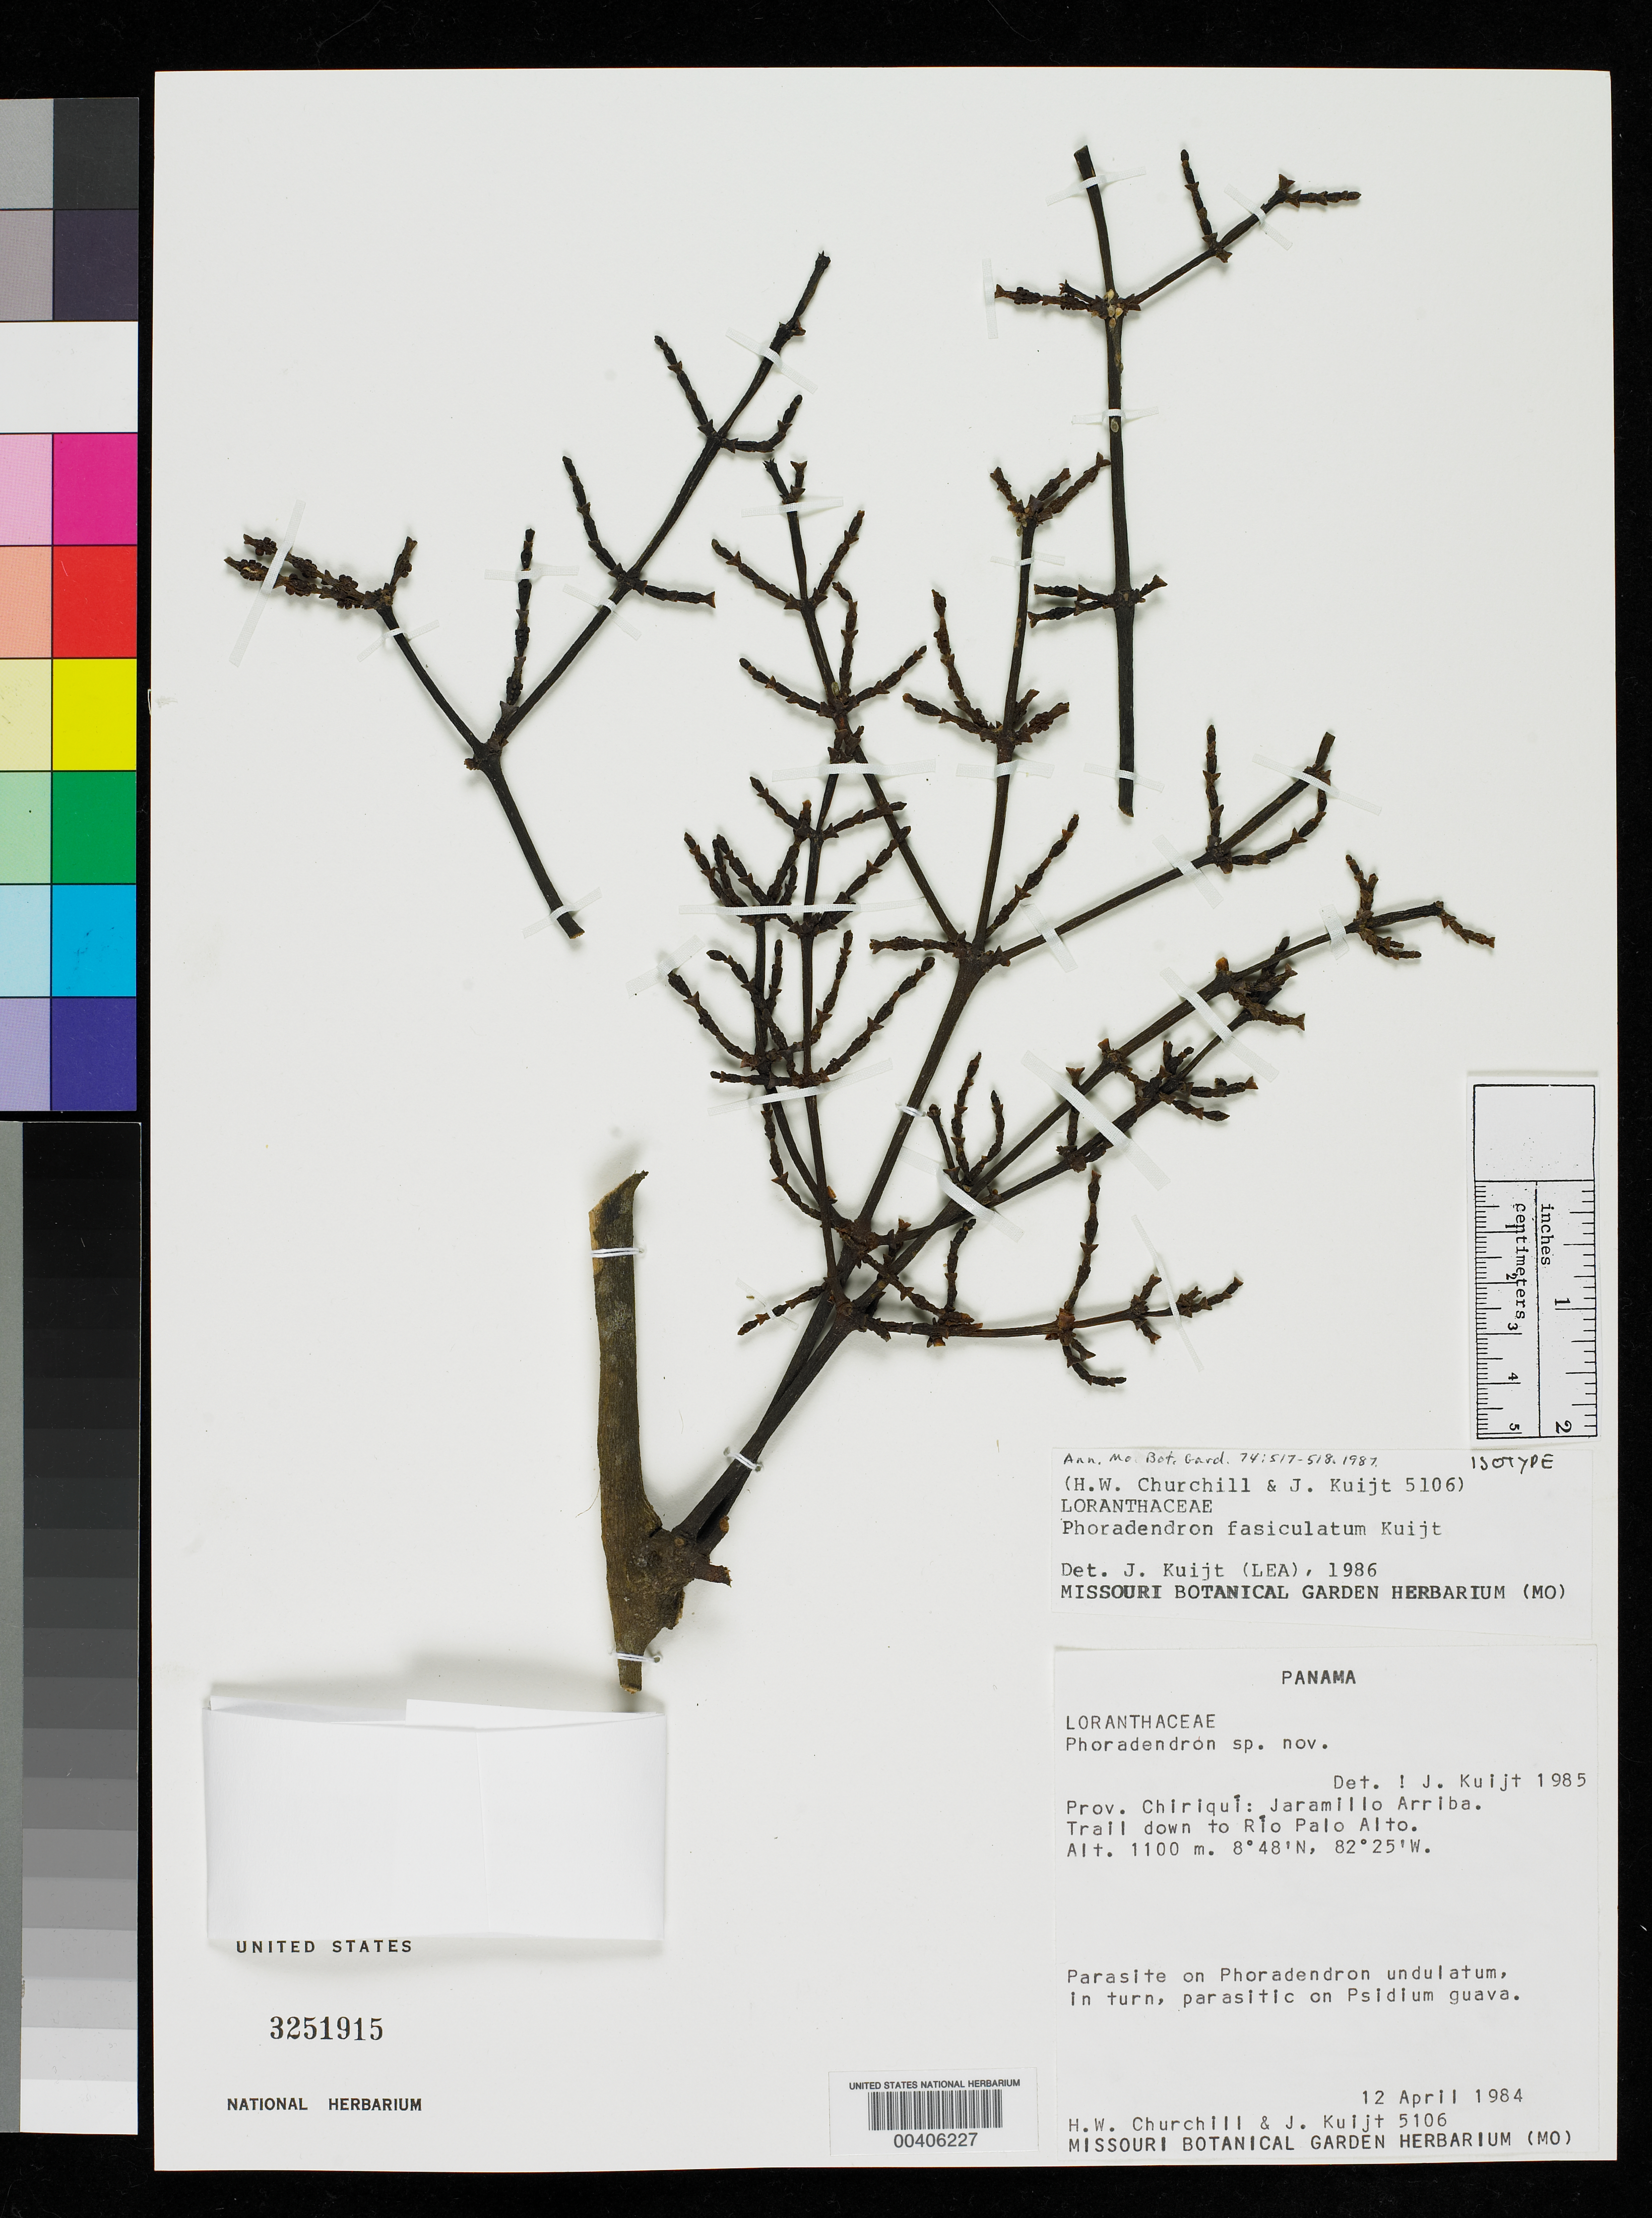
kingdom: Plantae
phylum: Tracheophyta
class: Magnoliopsida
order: Santalales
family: Viscaceae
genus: Phoradendron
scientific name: Phoradendron fasciculatum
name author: Kuijt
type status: Isotype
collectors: H. Churchill & J. Kuijt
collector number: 5106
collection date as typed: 12 Apr 1984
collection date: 1984-04-12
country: Panama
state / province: Chiriquí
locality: Jaramillo Arriba, Trail Torio Palo Alto.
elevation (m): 1100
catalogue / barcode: US 3251915